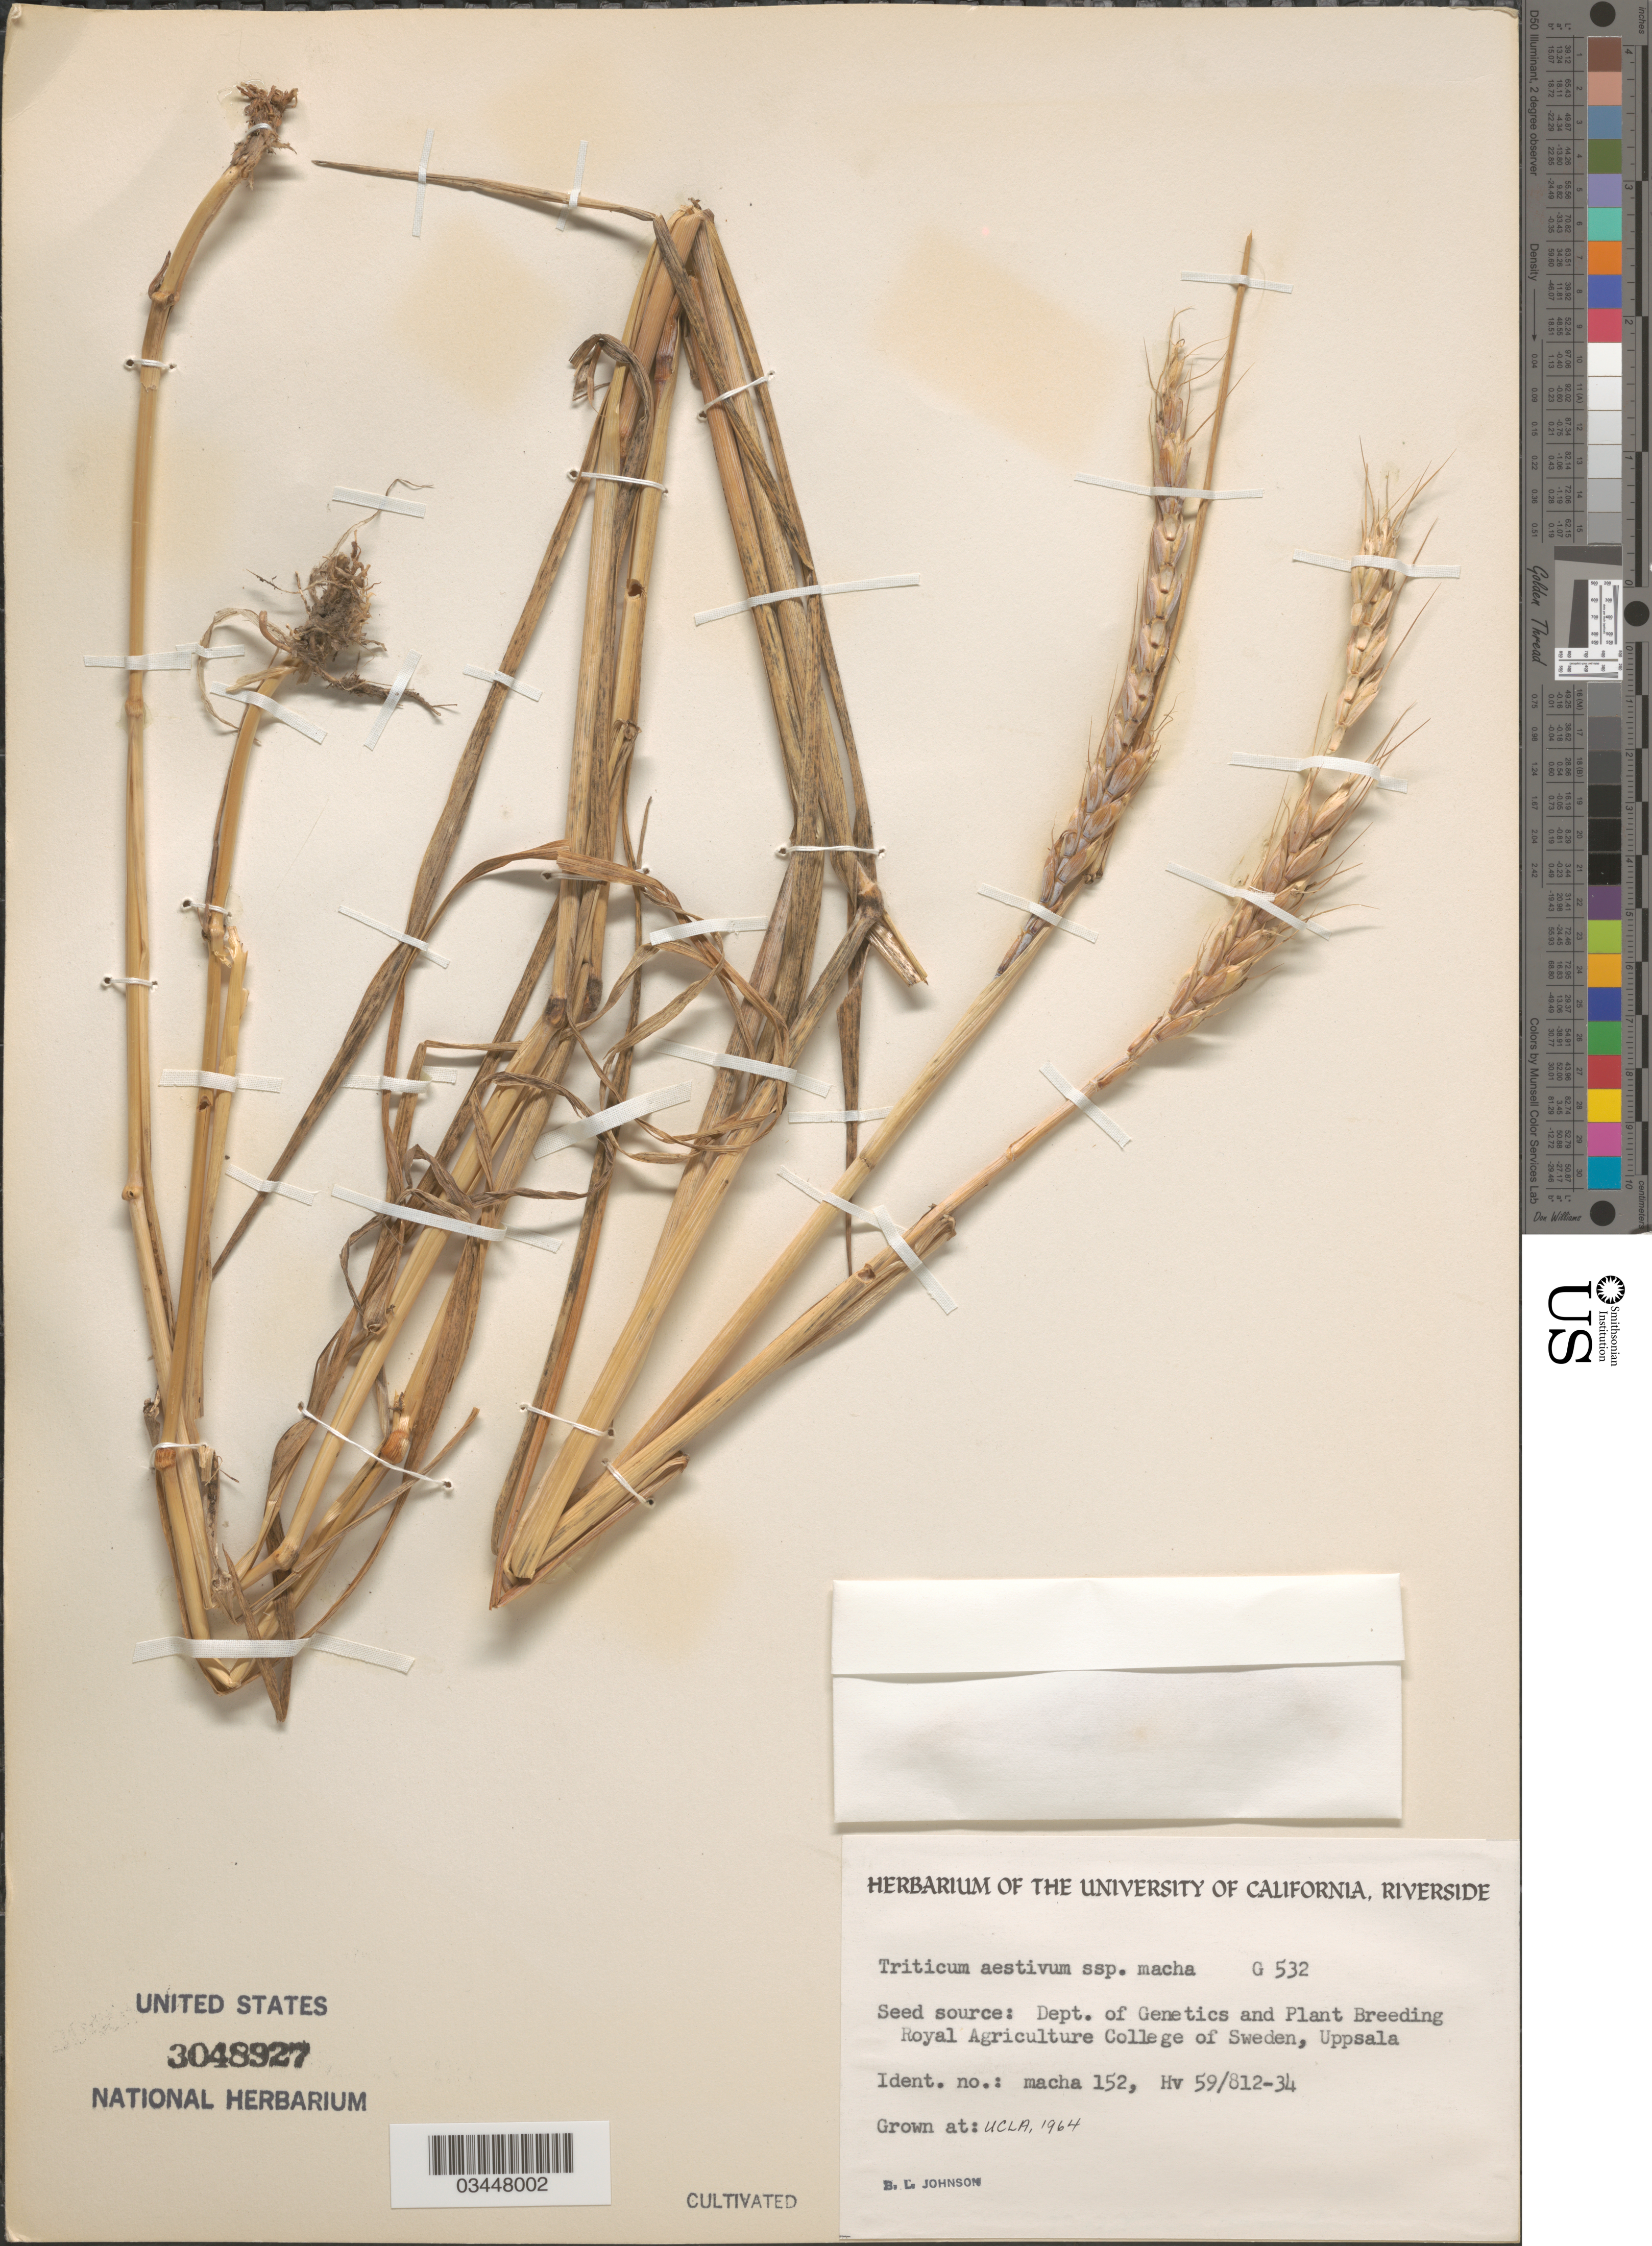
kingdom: Plantae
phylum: Tracheophyta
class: Liliopsida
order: Poales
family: Poaceae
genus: Triticum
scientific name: Triticum aestivum subsp. macha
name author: Mackey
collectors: B. Johnson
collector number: G532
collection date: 1964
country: United States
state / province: California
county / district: Los Angeles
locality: UCLA.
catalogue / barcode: US 3048927